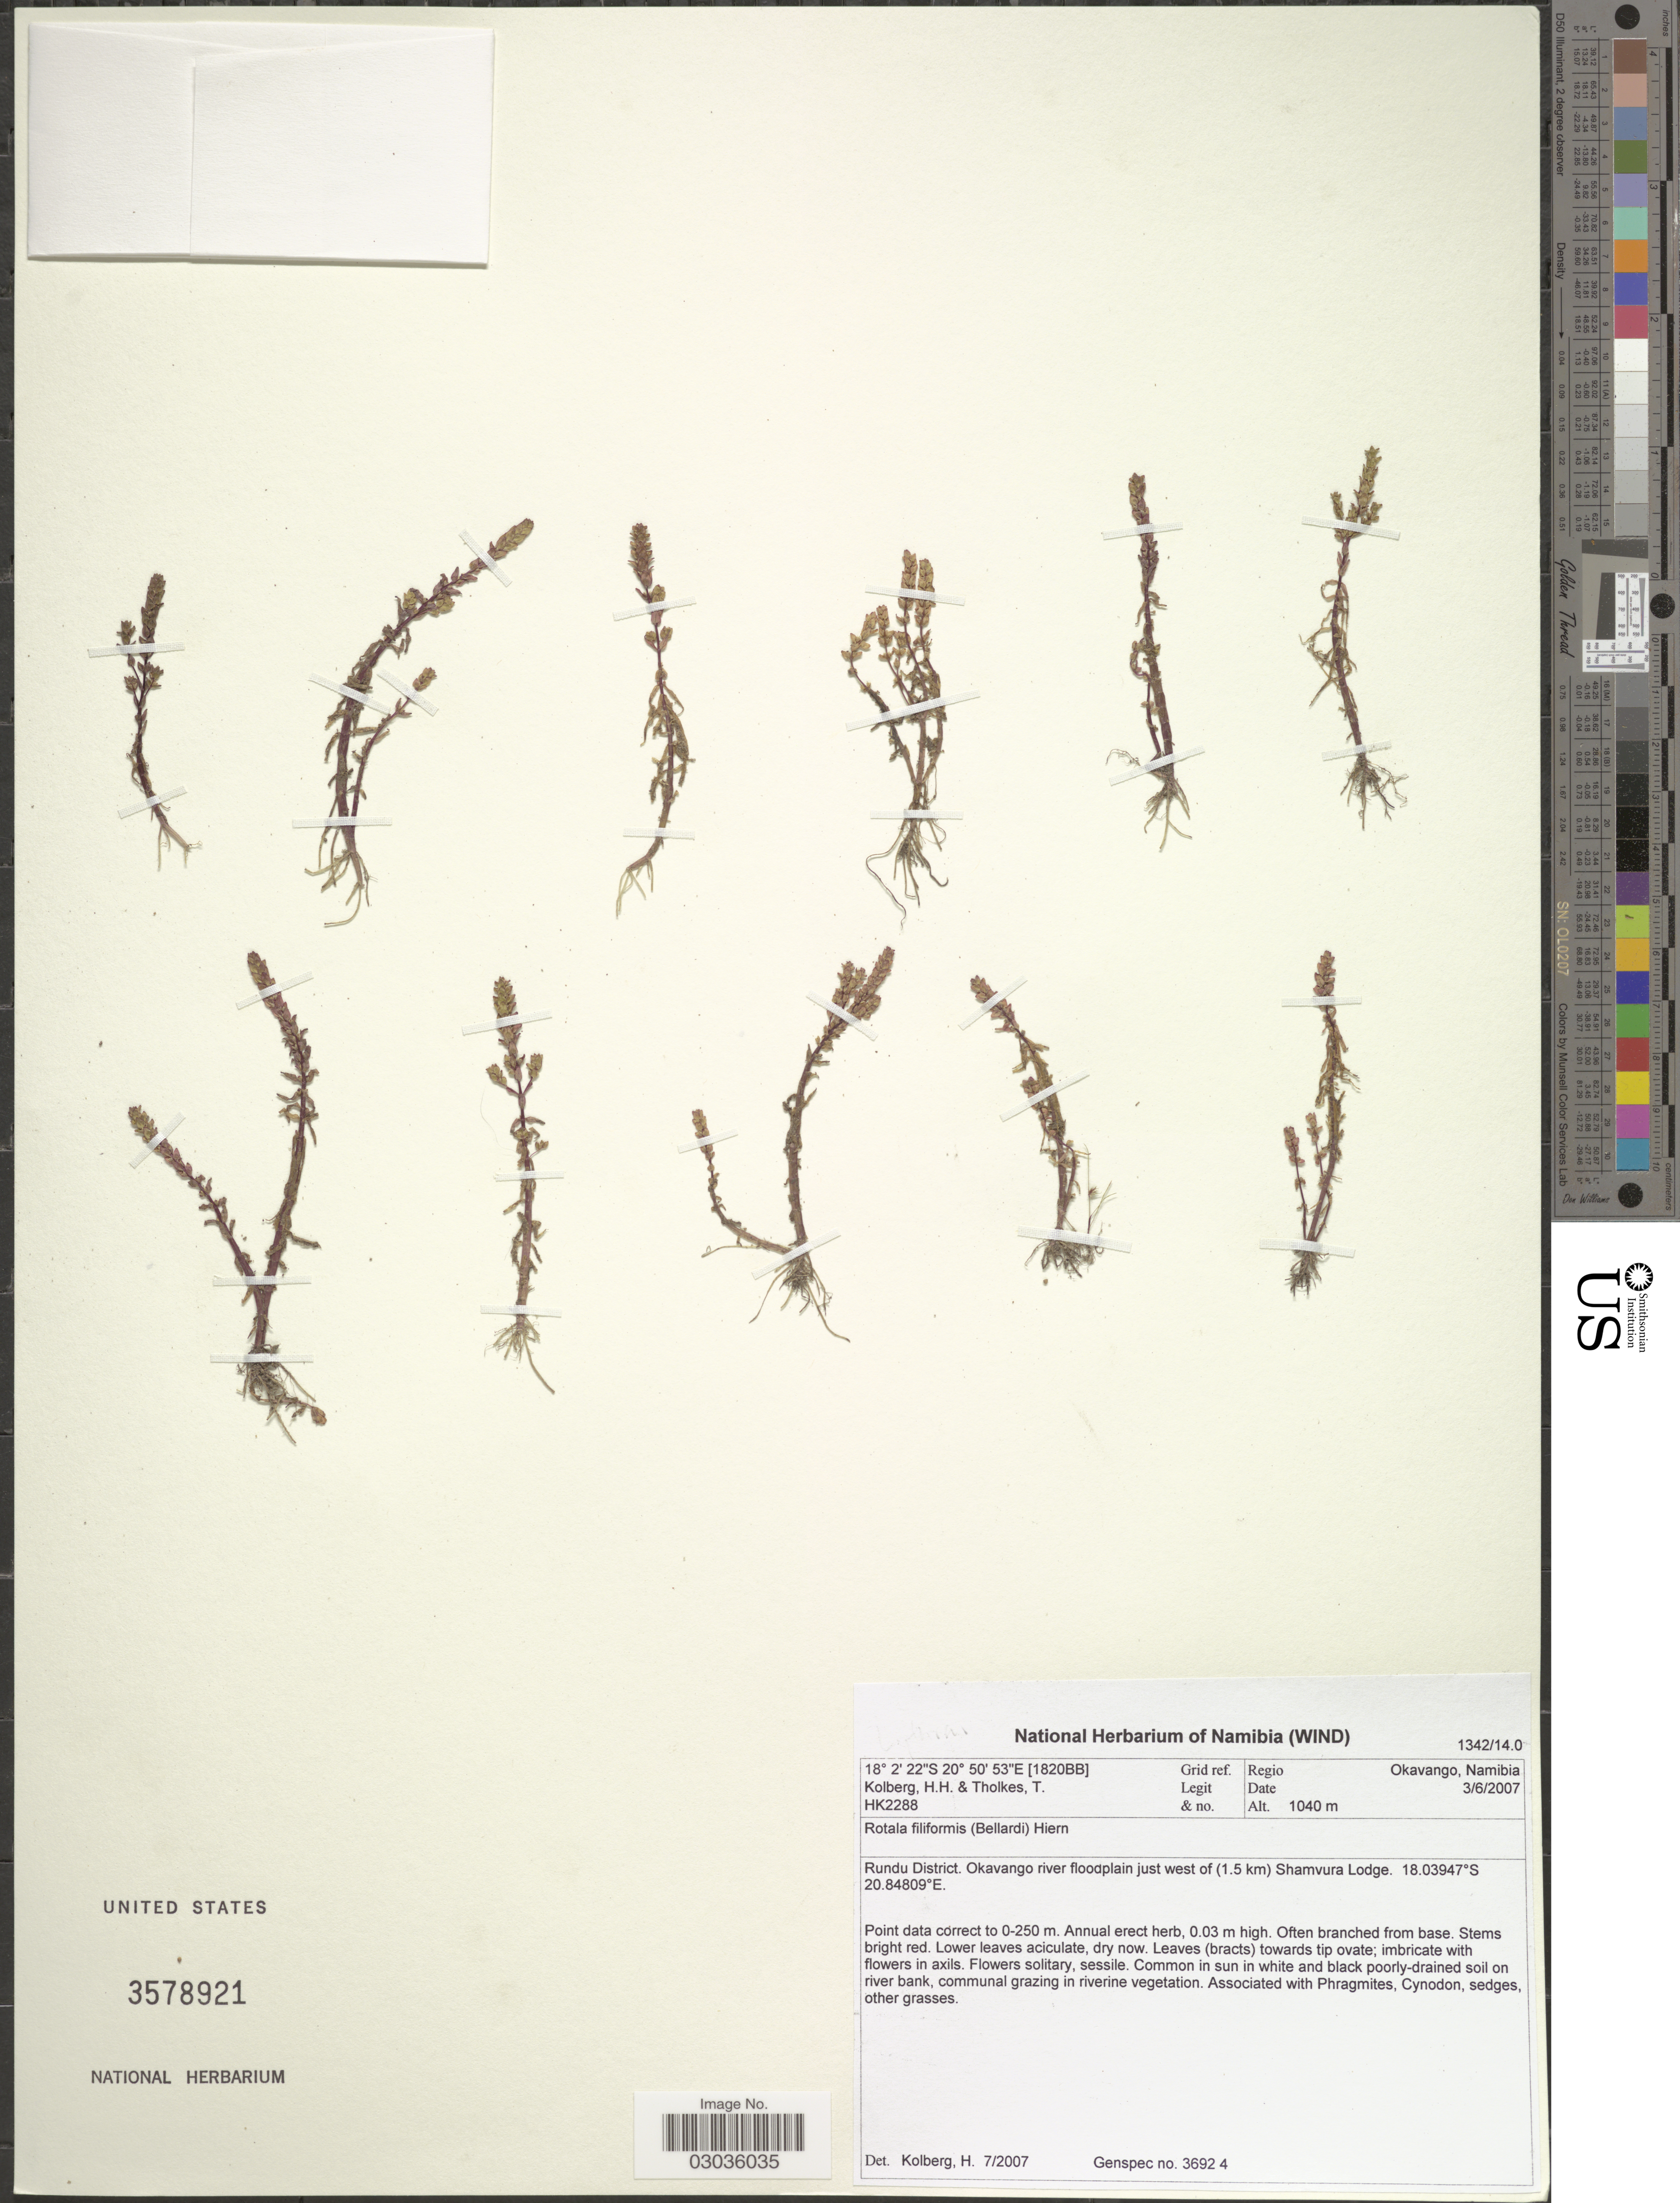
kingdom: Plantae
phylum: Tracheophyta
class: Magnoliopsida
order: Myrtales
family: Lythraceae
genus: Rotala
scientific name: Rotala filiformis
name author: (Bellardi) Hiern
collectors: H. H. Kolberg & T. Tholkes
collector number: HK2288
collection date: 2007-06-03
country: Namibia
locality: Grid ref. [1820BB], regio Okavango, Rundu District. Okavango river floodplain, just west of (1.5 km) Shamvura Lodge.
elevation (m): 1040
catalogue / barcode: US 3578921